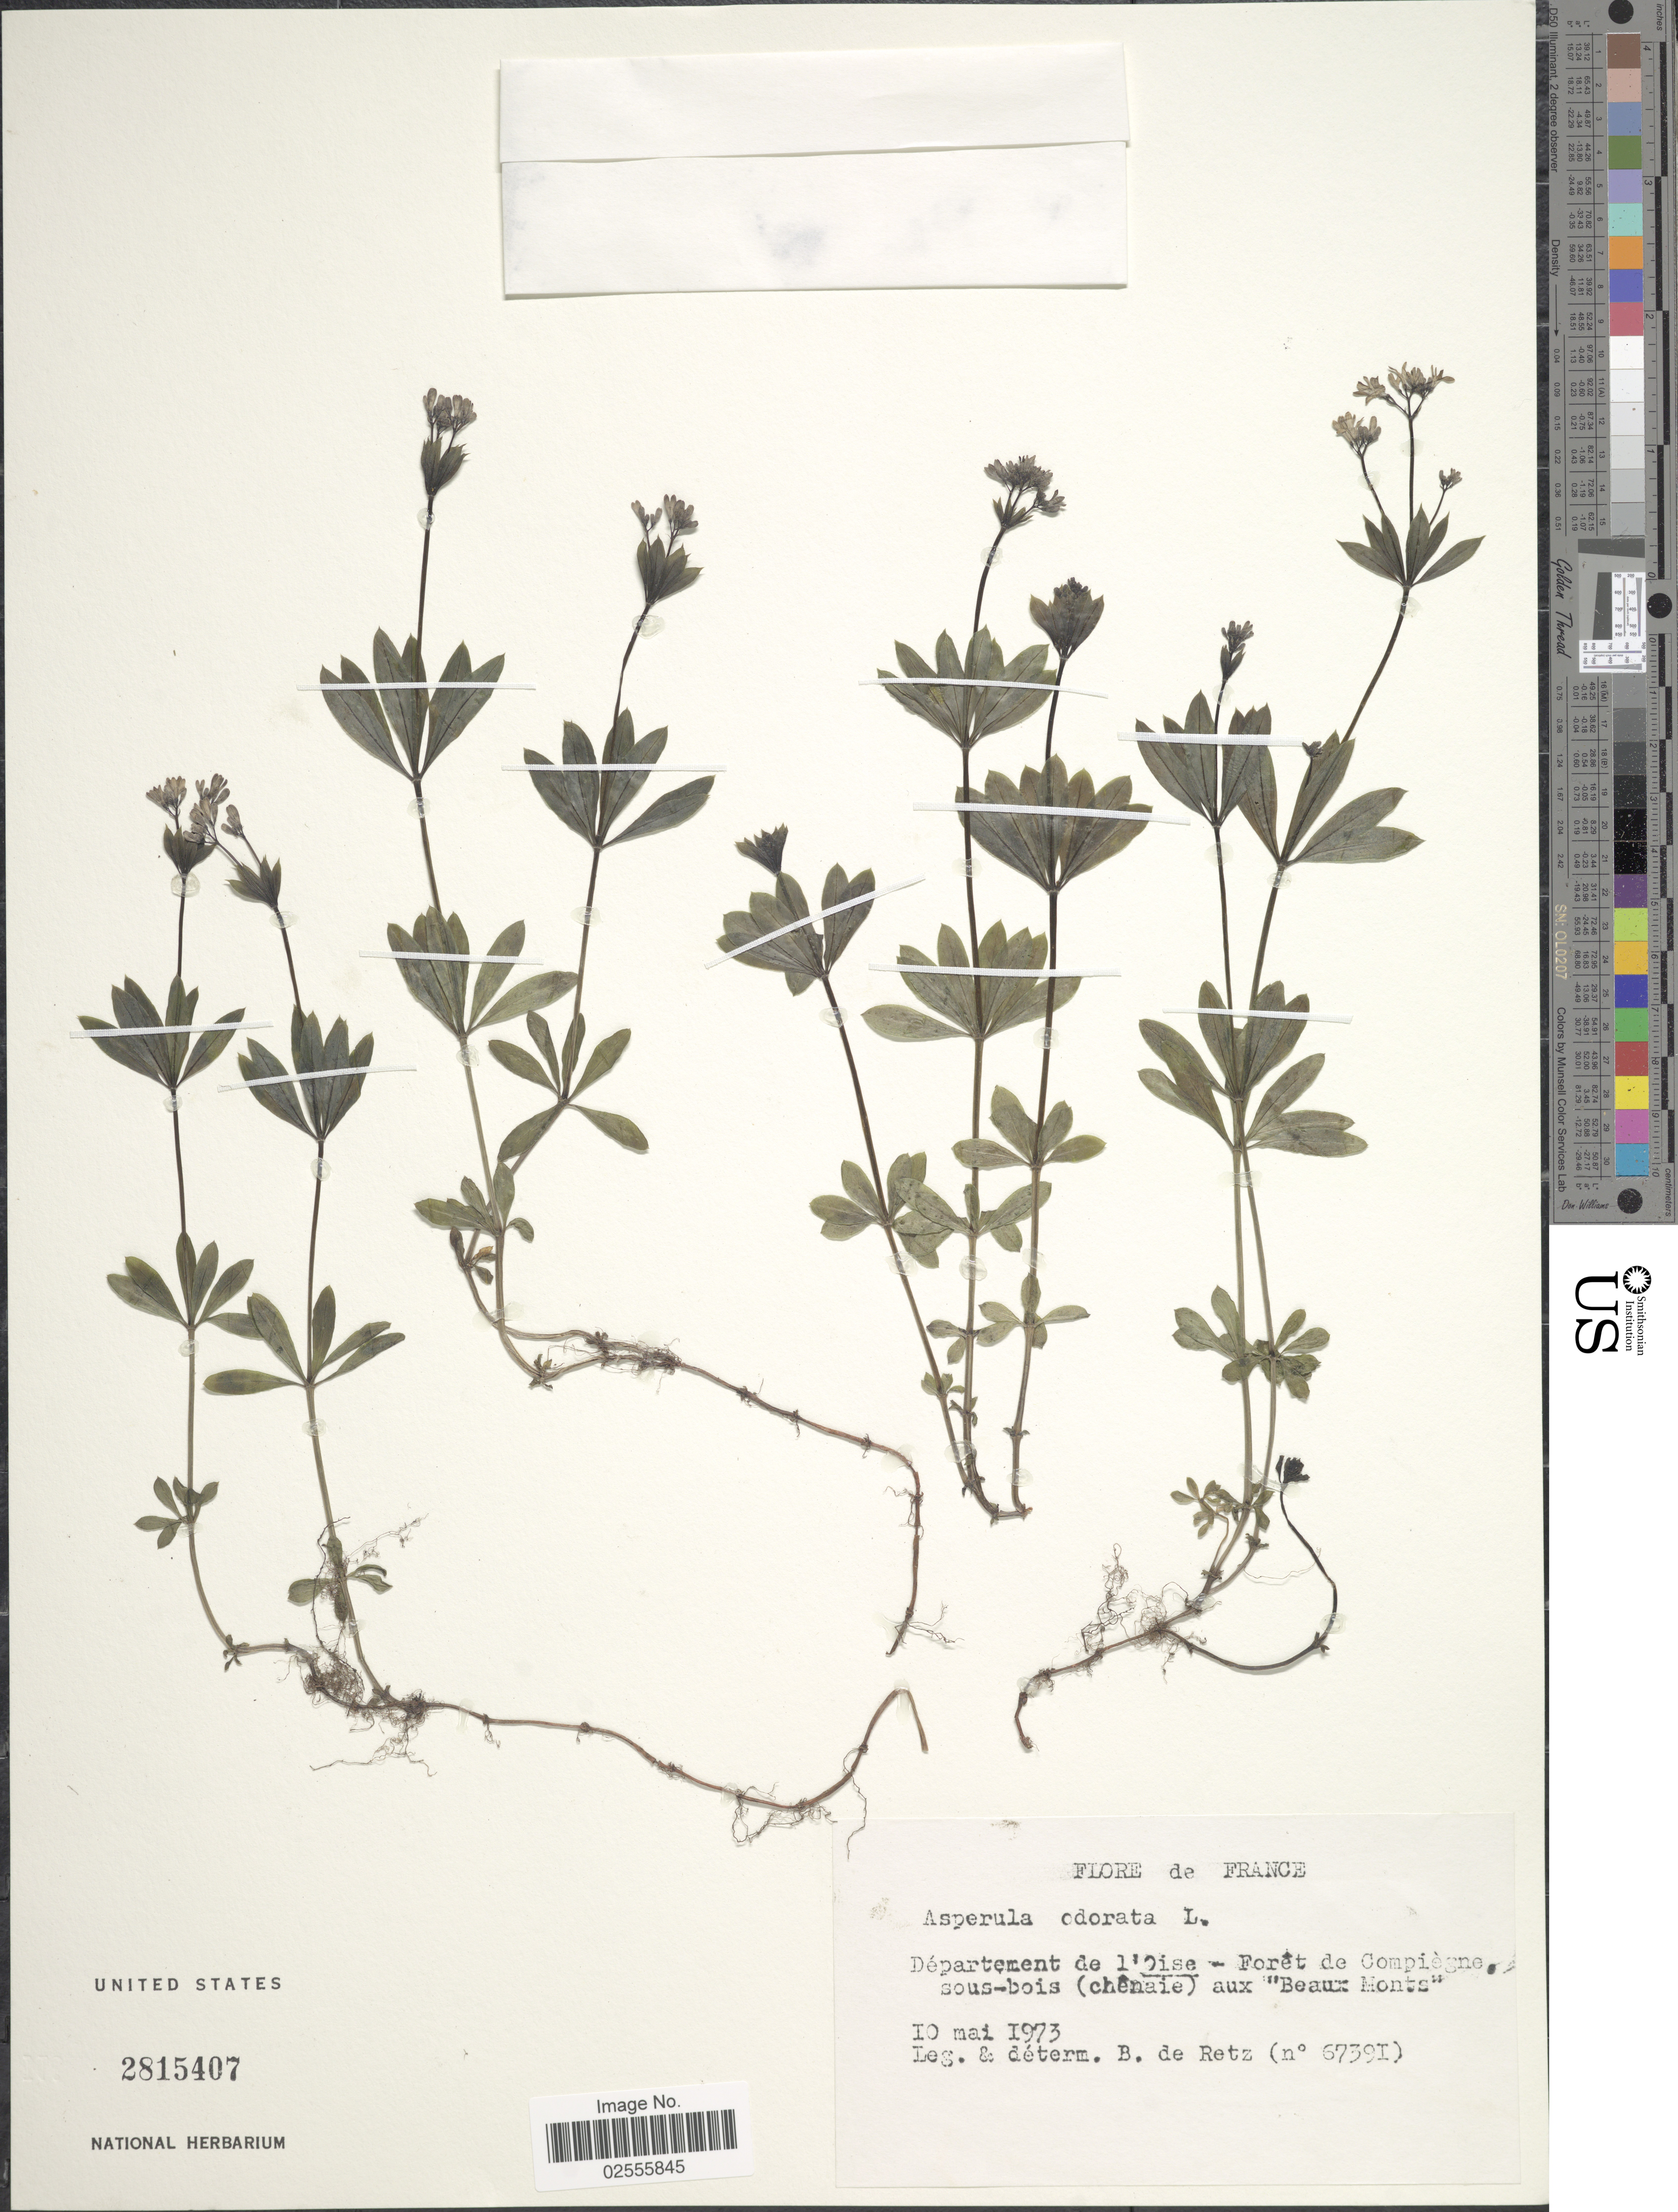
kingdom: Plantae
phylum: Tracheophyta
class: Magnoliopsida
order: Gentianales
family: Rubiaceae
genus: Asperula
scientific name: Asperula odorata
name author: L.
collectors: B. de Retz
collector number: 67391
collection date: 1973-05-10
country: France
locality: Departement de l'Oise-Foret de Compiegne, sous-bois (chenaie) aux "Beaux Monts".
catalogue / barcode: US 2815407